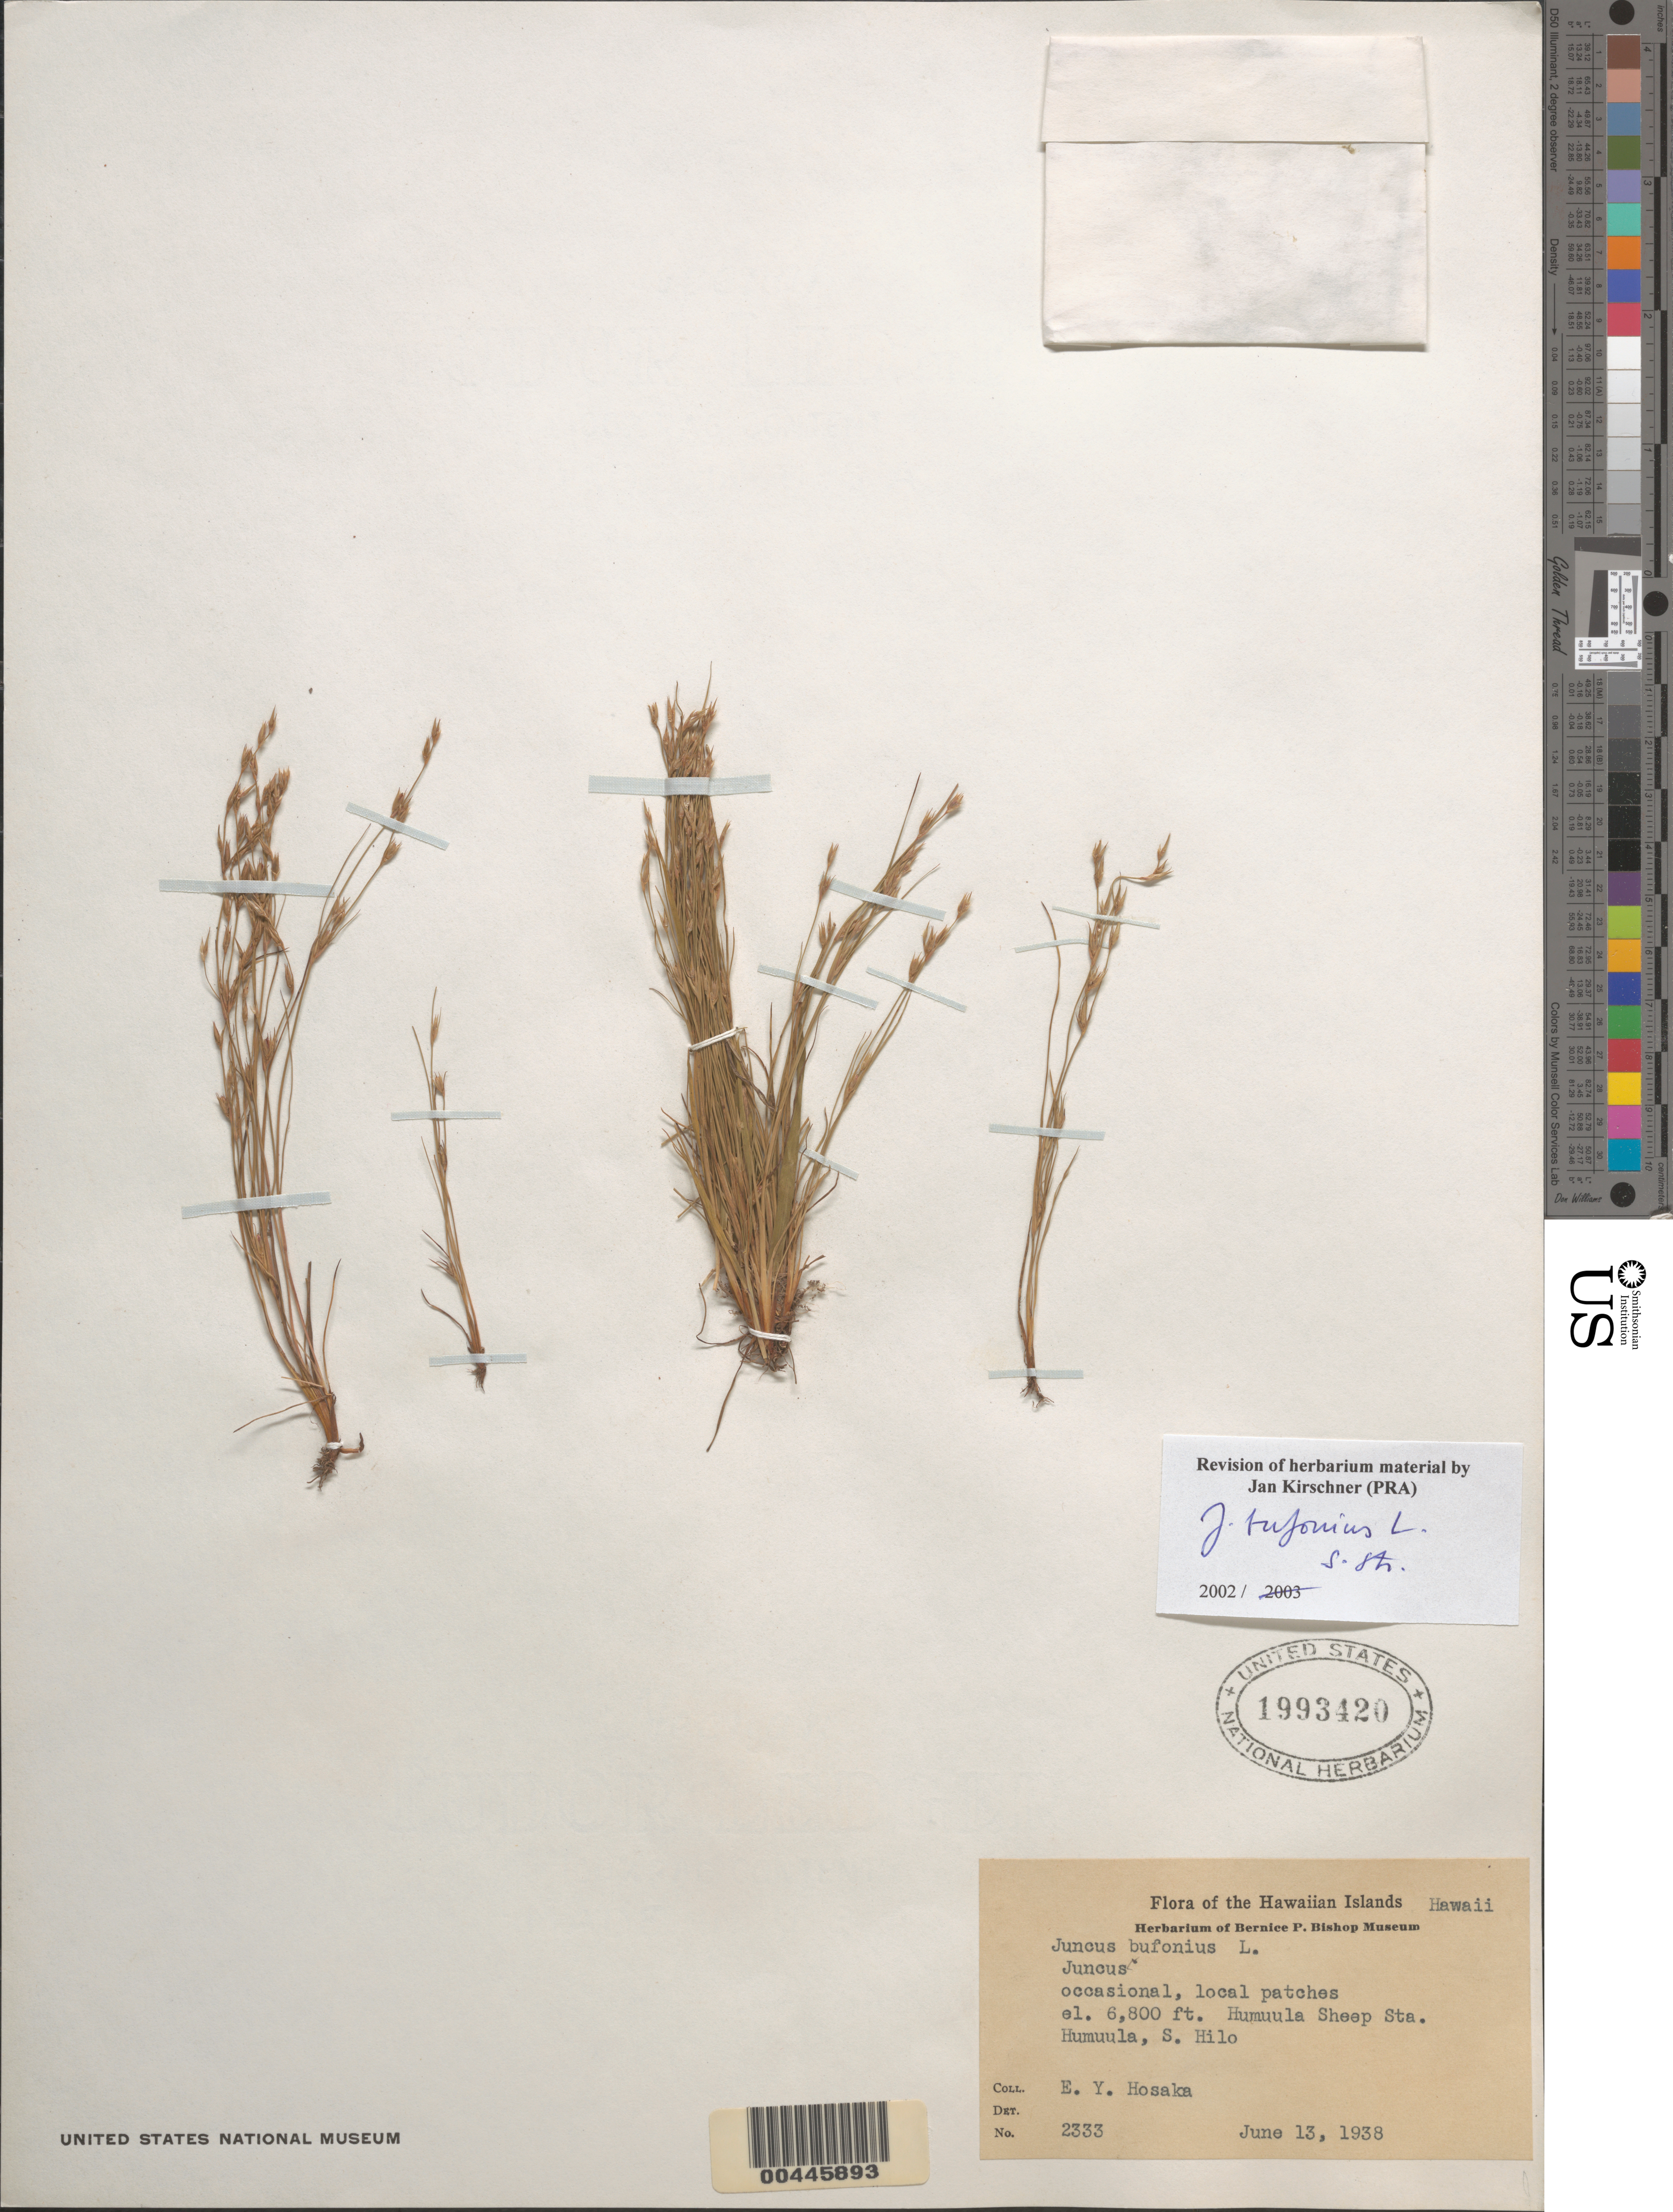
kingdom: Plantae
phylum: Tracheophyta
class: Liliopsida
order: Poales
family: Juncaceae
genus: Juncus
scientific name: Juncus bufonius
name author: L.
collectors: E. Y. Hosaka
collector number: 2333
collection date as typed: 13 Jun 1938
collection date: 1938-06-13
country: United States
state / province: Hawaii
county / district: Hawaii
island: Hawaii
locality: Humuula Sheep Sta., Humuula, S Hilo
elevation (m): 2073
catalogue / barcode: US 1993420